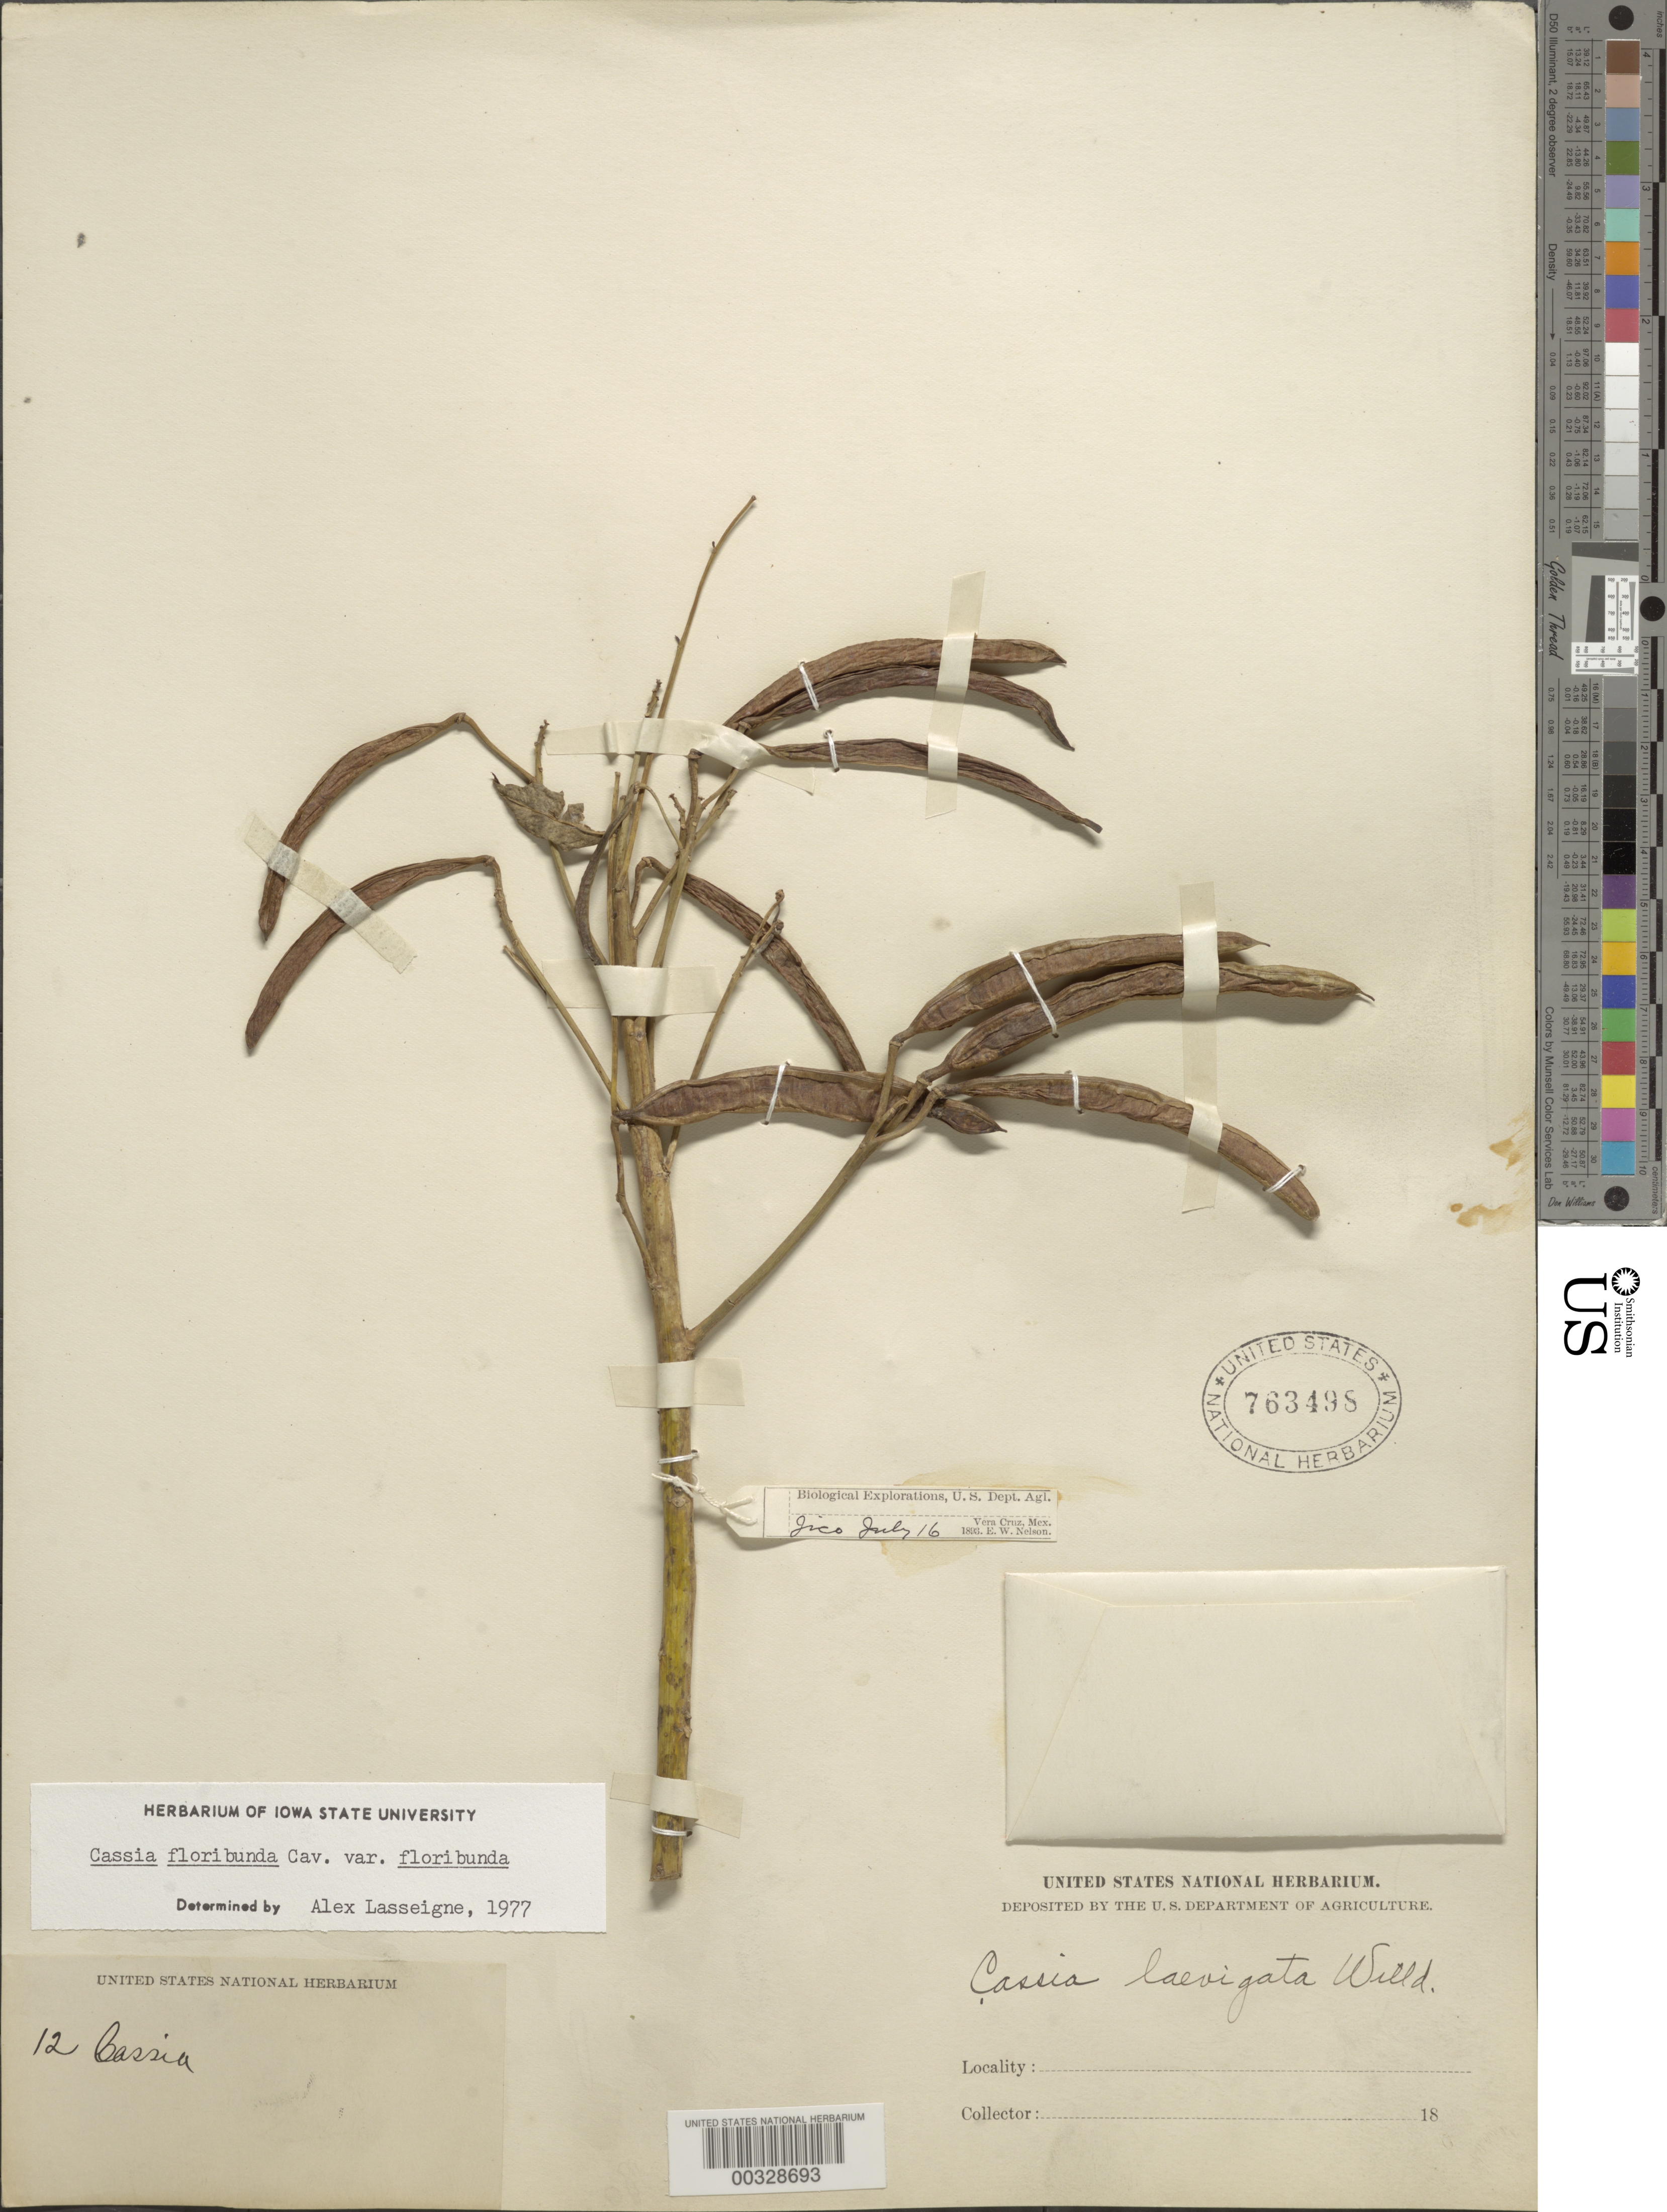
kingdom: Plantae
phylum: Tracheophyta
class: Magnoliopsida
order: Fabales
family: Fabaceae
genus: Senna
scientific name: Senna x floribunda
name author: (Cav.) H.S. Irwin & Barneby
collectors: E. W. Nelson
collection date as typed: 16 Jul 1893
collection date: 1893-07-16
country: Mexico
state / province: Veracruz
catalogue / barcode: US 753498